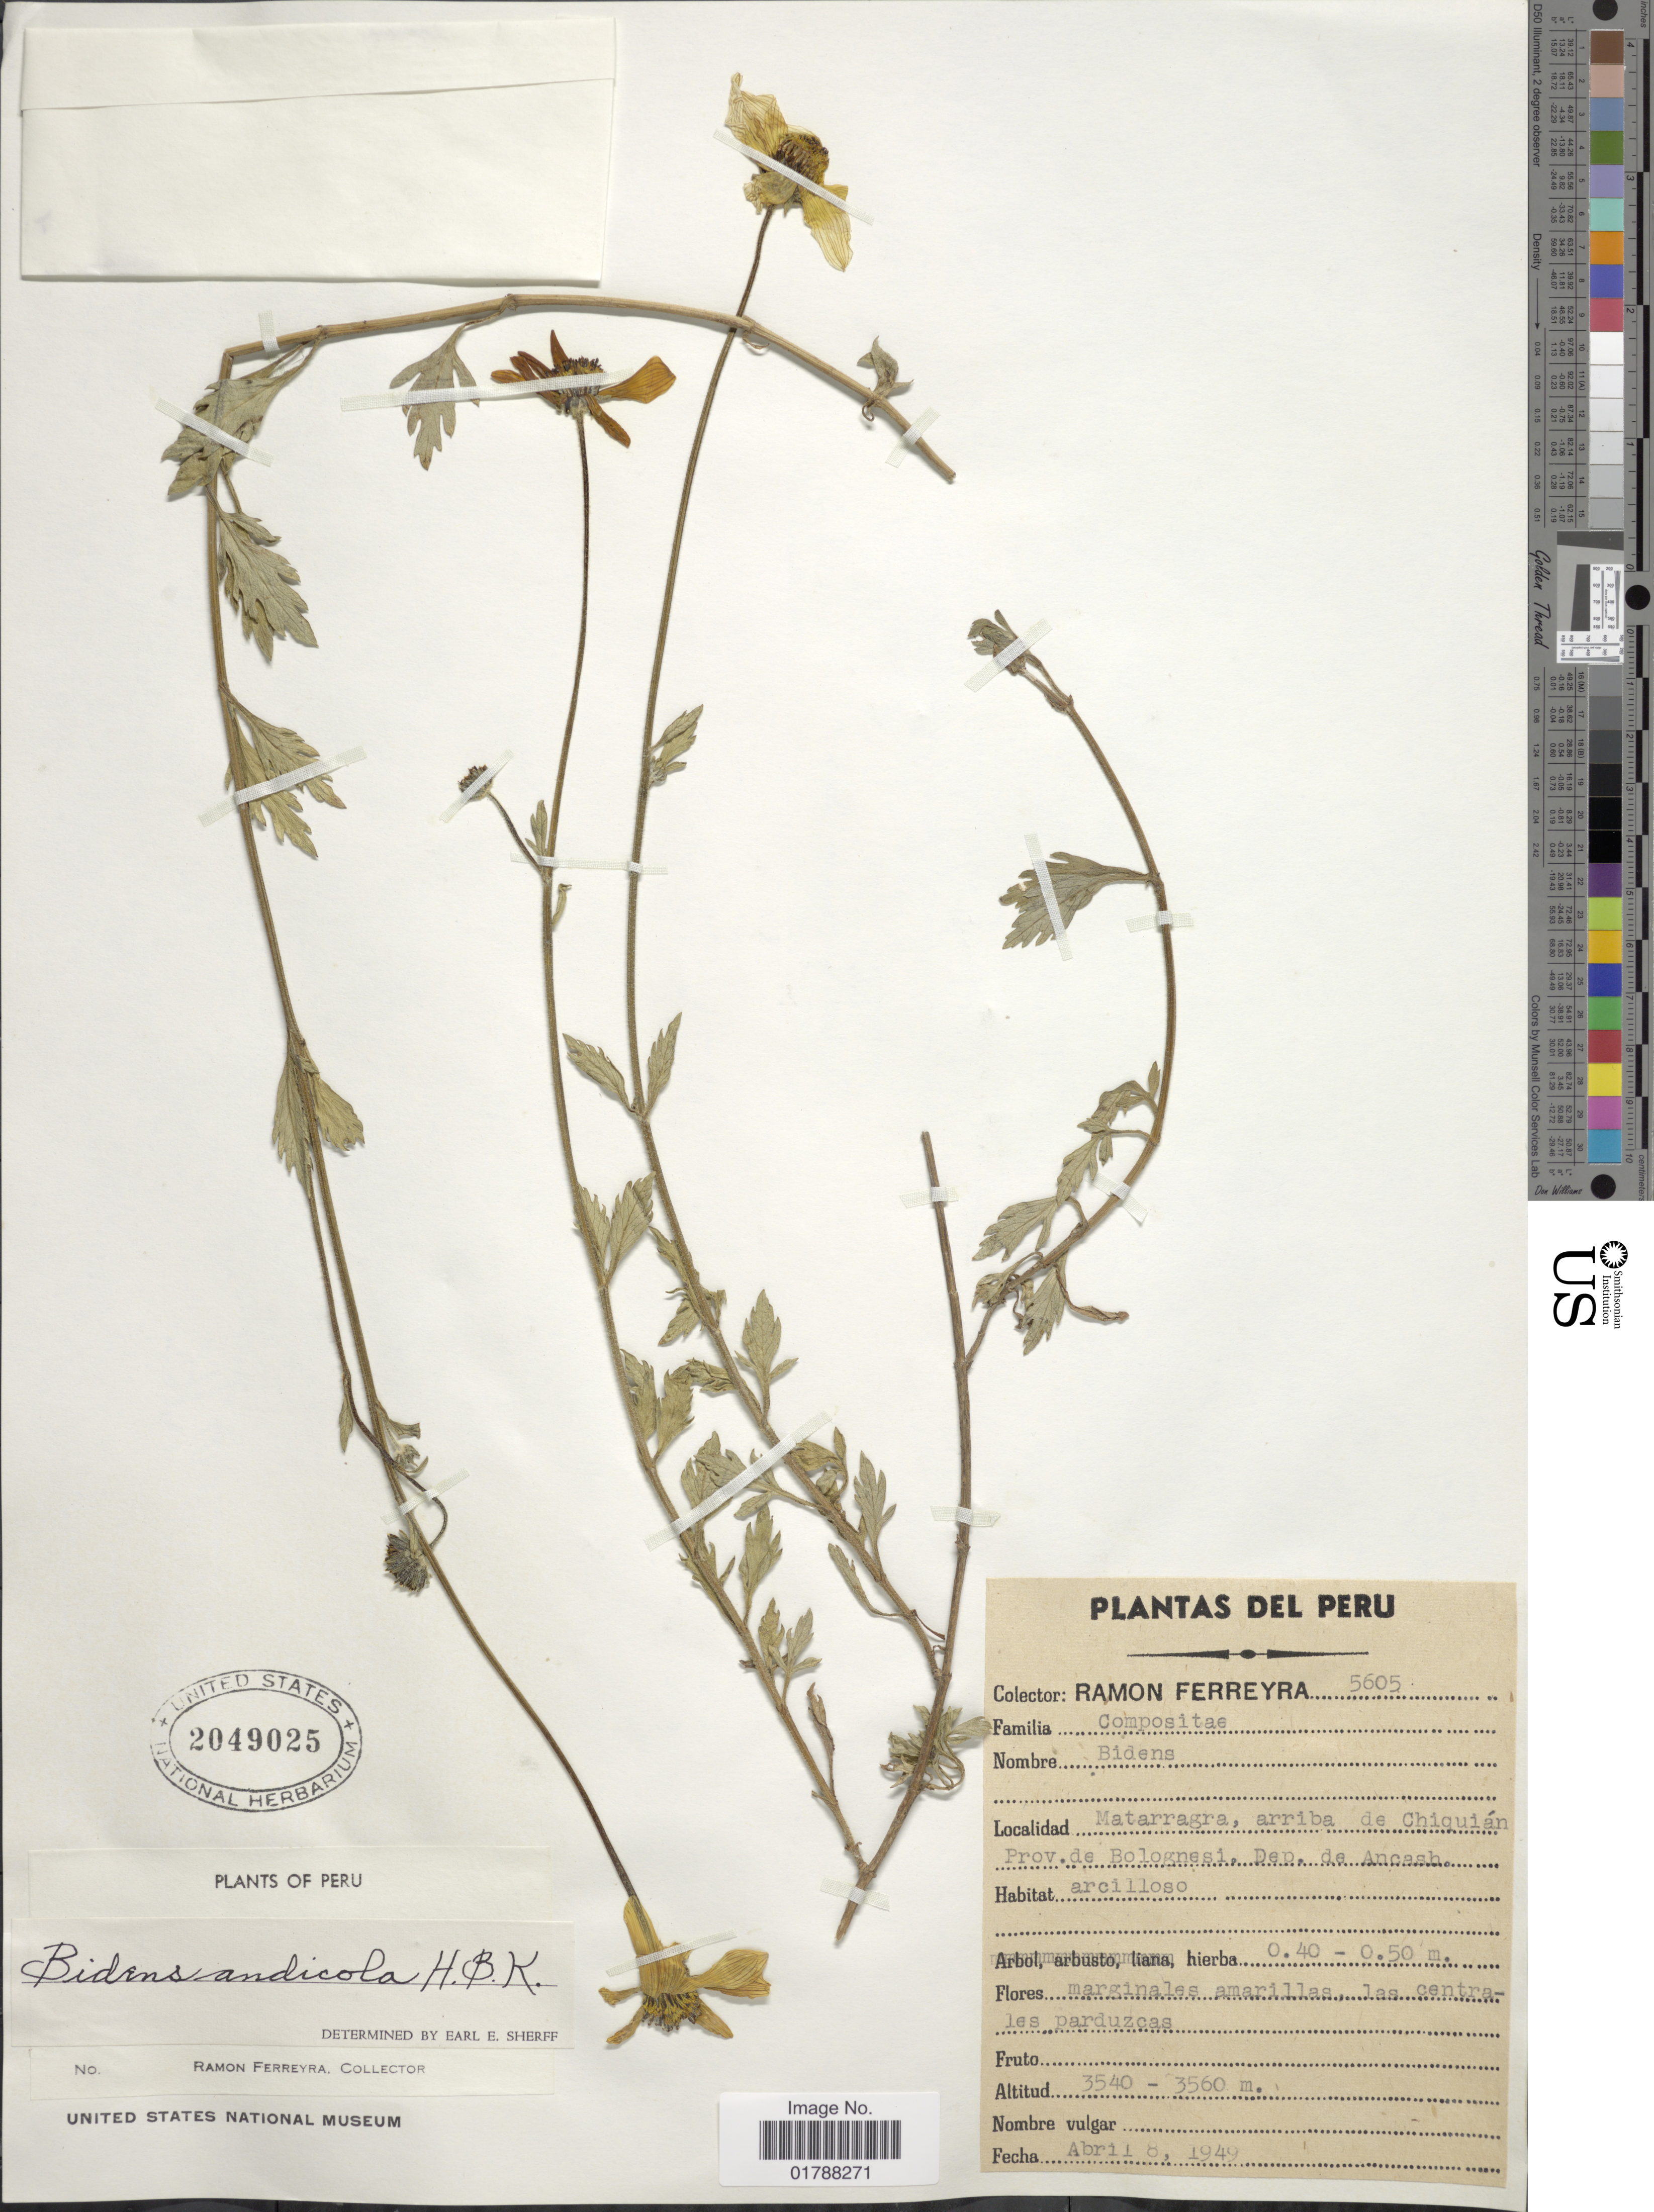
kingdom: Plantae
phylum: Tracheophyta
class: Magnoliopsida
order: Asterales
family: Asteraceae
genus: Bidens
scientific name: Bidens andicola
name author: Kunth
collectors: R. A. Ferreyra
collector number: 5605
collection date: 1949-04-08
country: Peru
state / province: Ancash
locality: Matarragra, arriba de Chiquián. Prov. de Bolognesi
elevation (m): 3540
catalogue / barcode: US 2049025